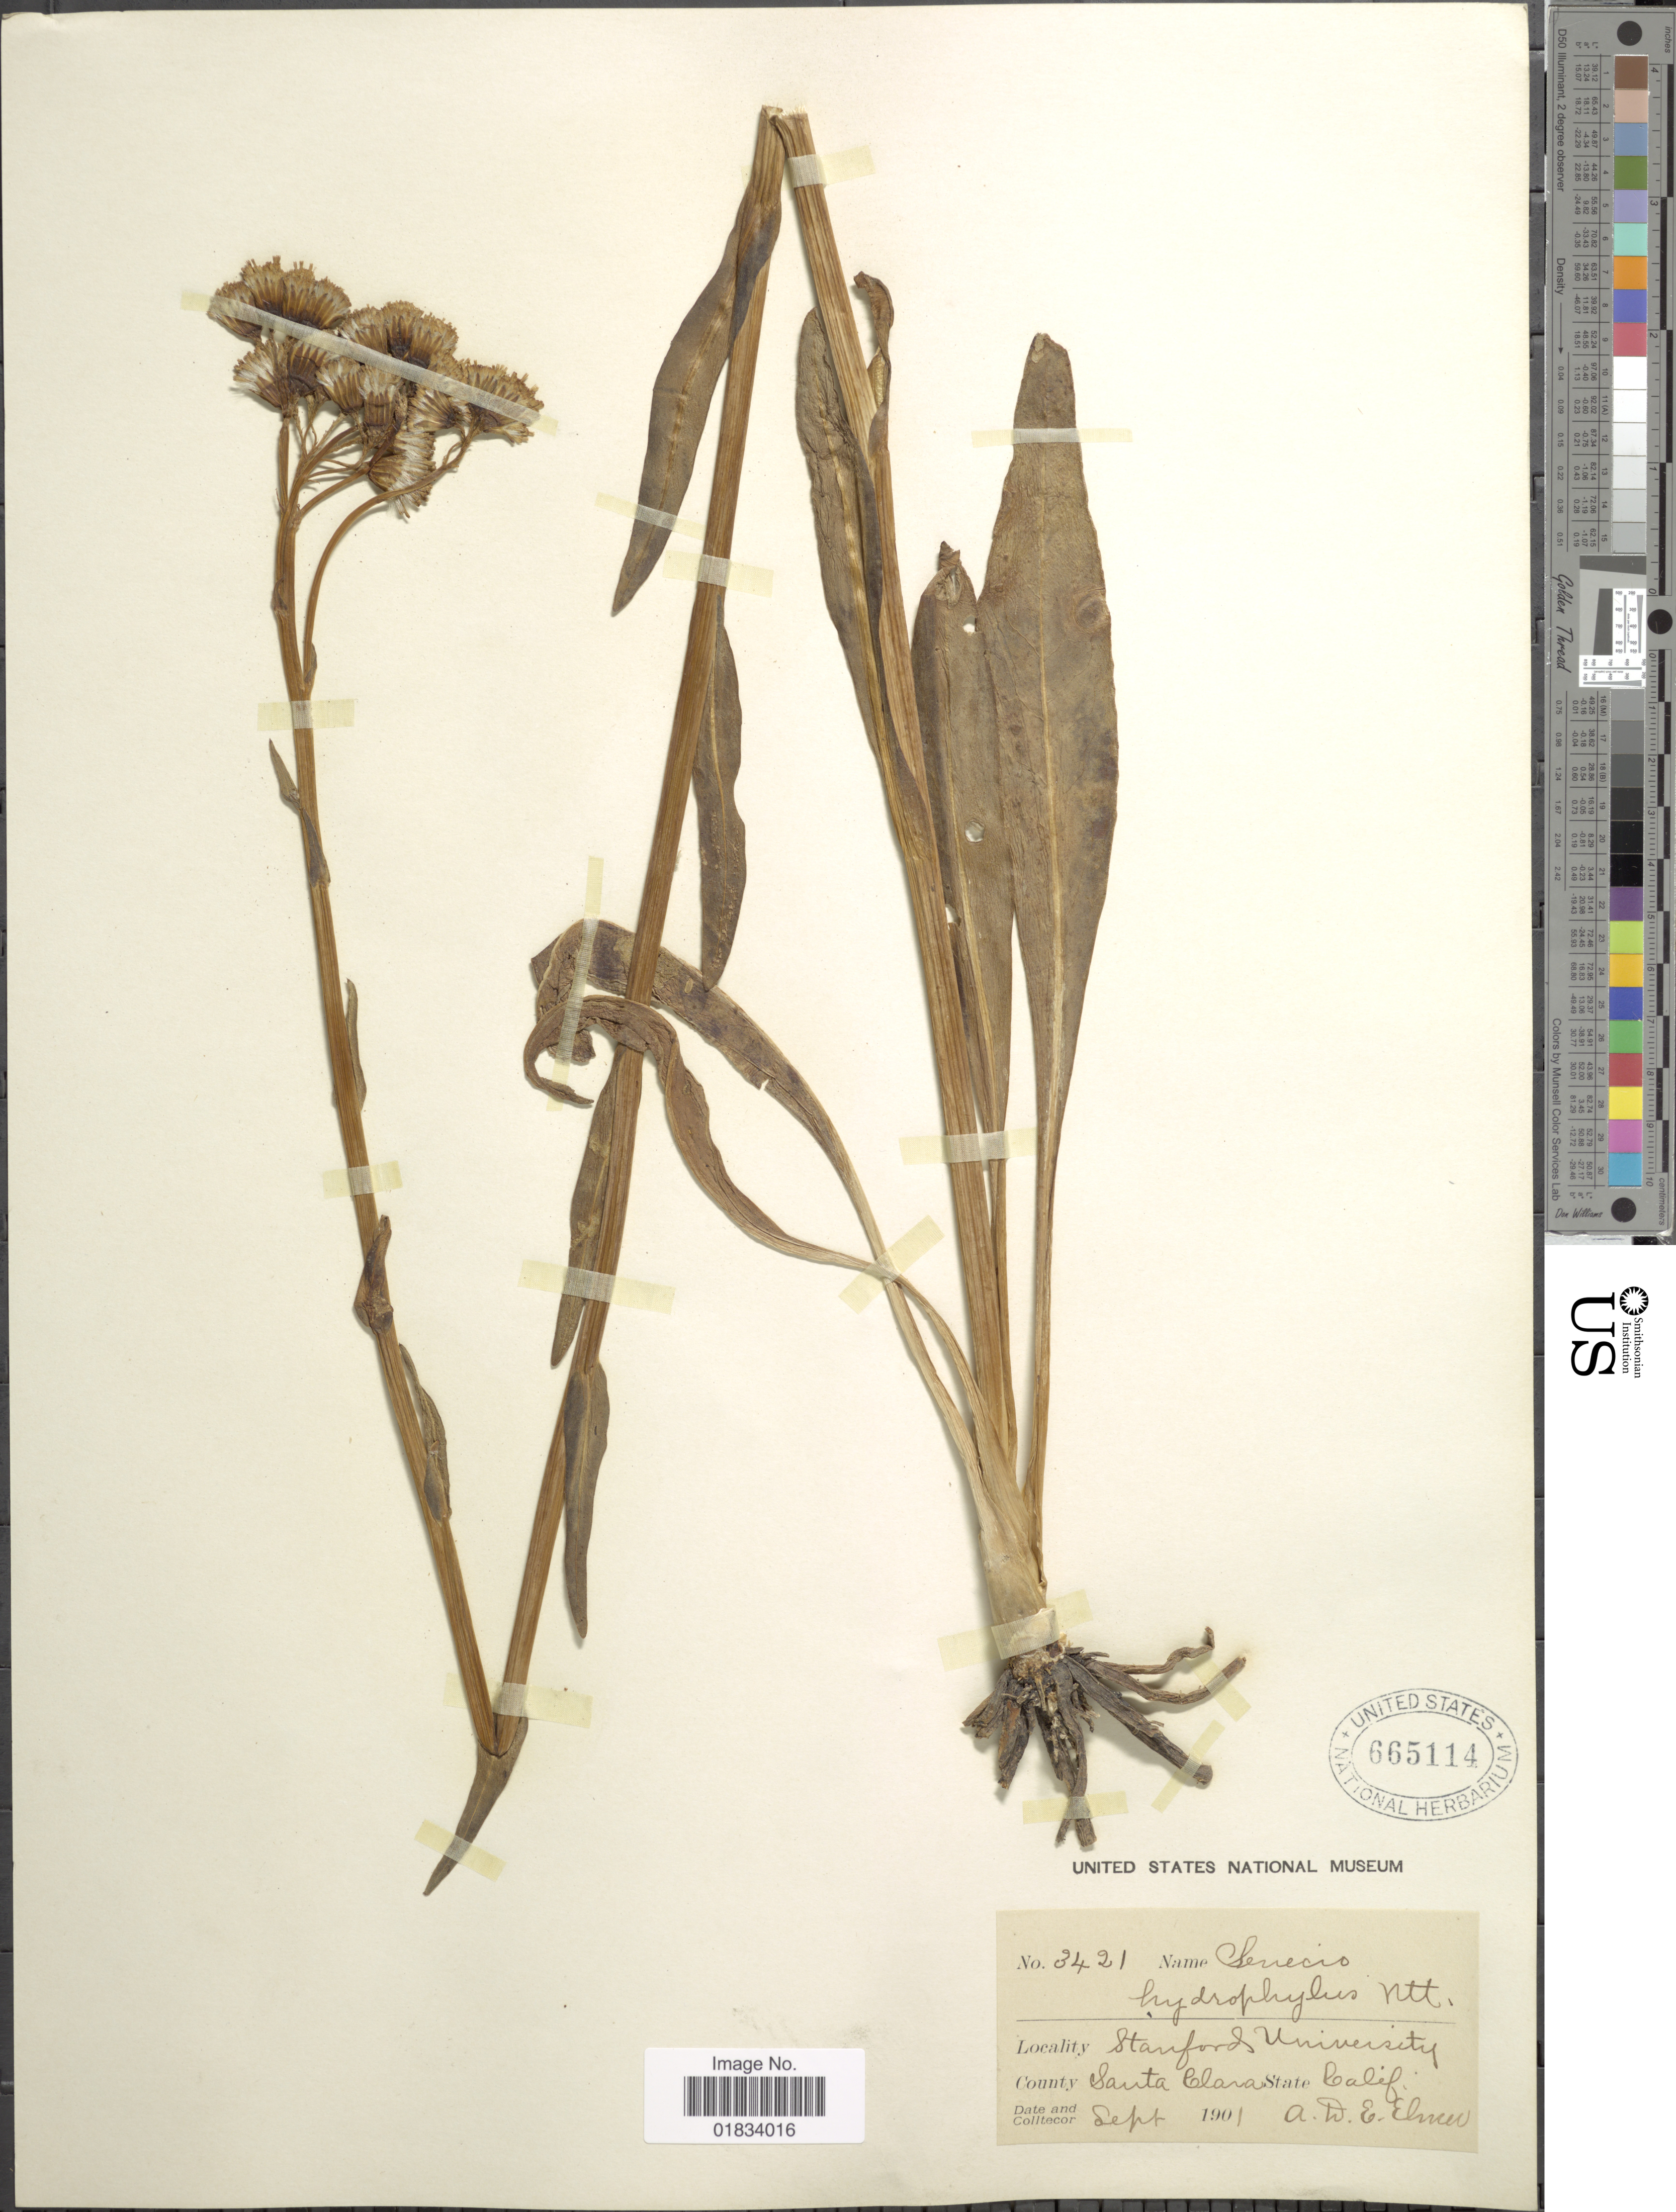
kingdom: Plantae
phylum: Tracheophyta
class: Magnoliopsida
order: Asterales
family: Asteraceae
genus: Senecio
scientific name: Senecio hydrophilus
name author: Nutt.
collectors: A. D. E. Elmer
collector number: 3421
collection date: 1901-09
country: United States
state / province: California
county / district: Santa Clara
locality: Stanford University, County Santa Clara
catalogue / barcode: US 665114